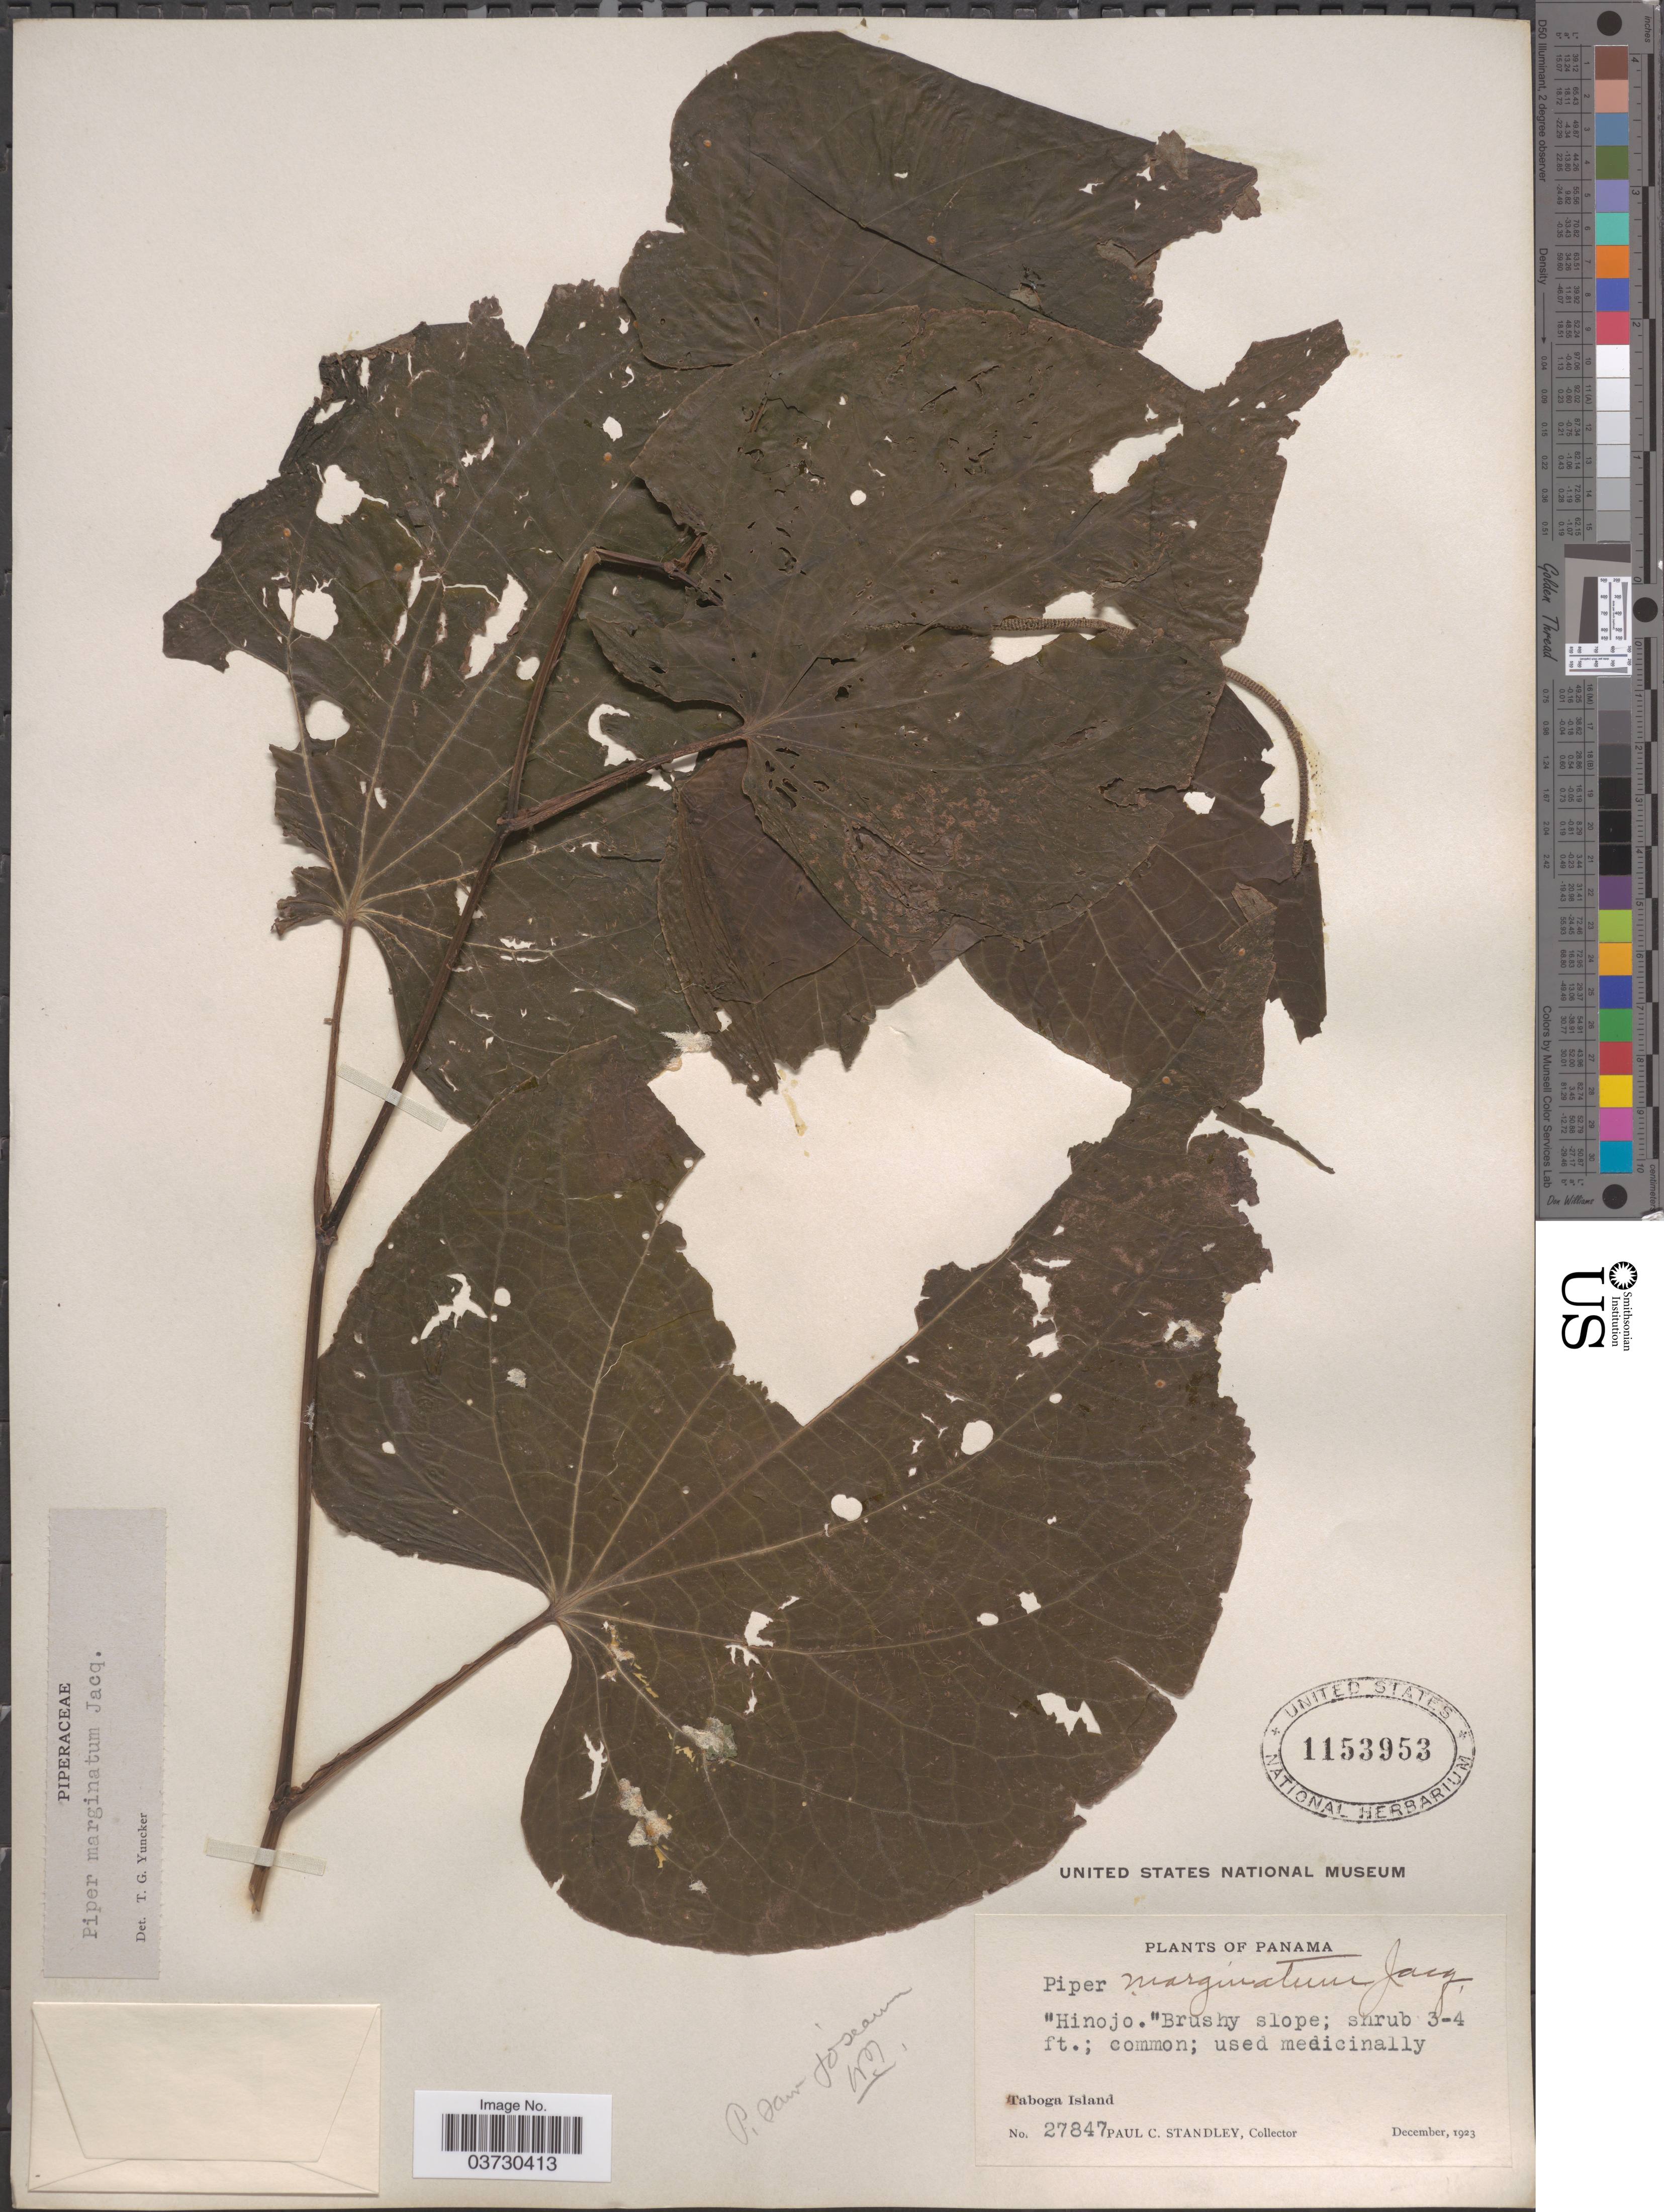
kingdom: Plantae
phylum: Tracheophyta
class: Magnoliopsida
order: Piperales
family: Piperaceae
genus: Piper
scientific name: Piper marginatum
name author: Jacq.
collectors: P. C. Standley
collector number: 27847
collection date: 1923-12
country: Panama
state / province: Panamá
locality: Taboga Island.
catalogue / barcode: US 1153953